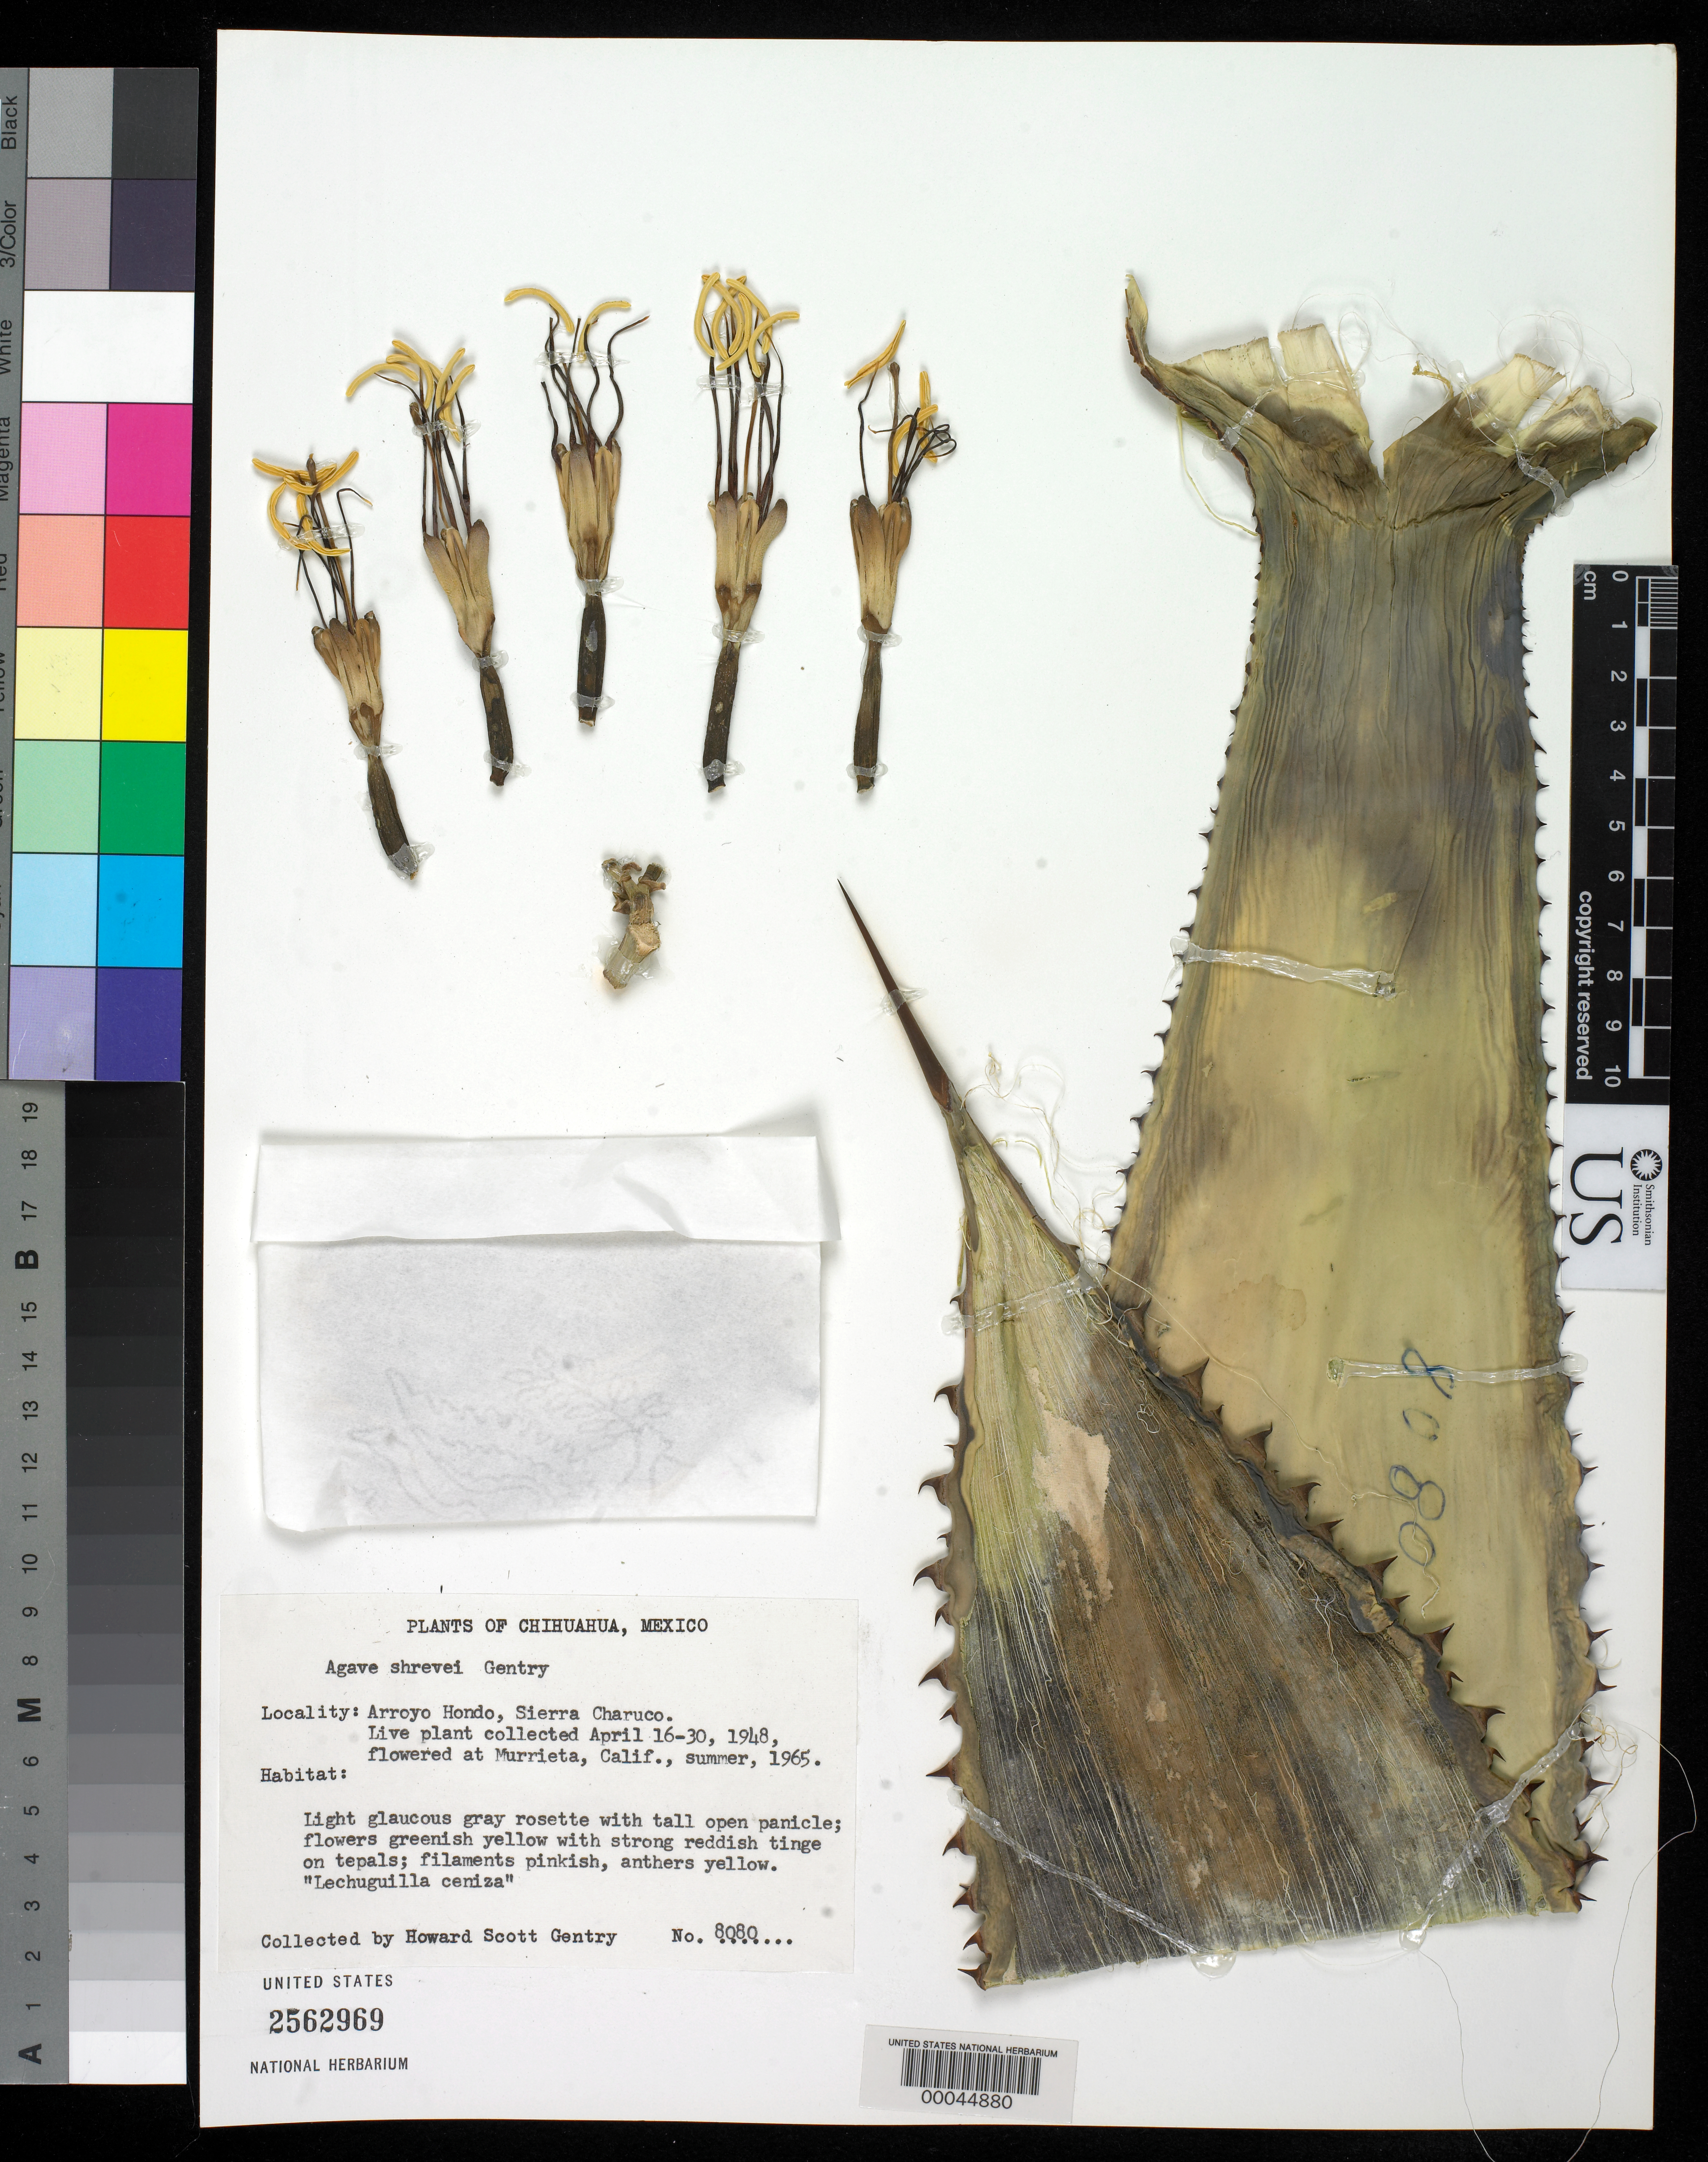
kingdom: Plantae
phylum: Tracheophyta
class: Liliopsida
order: Asparagales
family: Asparagaceae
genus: Agave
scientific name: Agave shrevei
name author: Gentry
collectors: H. S. Gentry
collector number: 8080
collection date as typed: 16 Apr 1948 to 30 Apr 1948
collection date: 1948-04-16/1948-04-30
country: Mexico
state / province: Chihuahua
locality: Arroyo Hondo, Sierra Charuco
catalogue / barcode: US 2562969